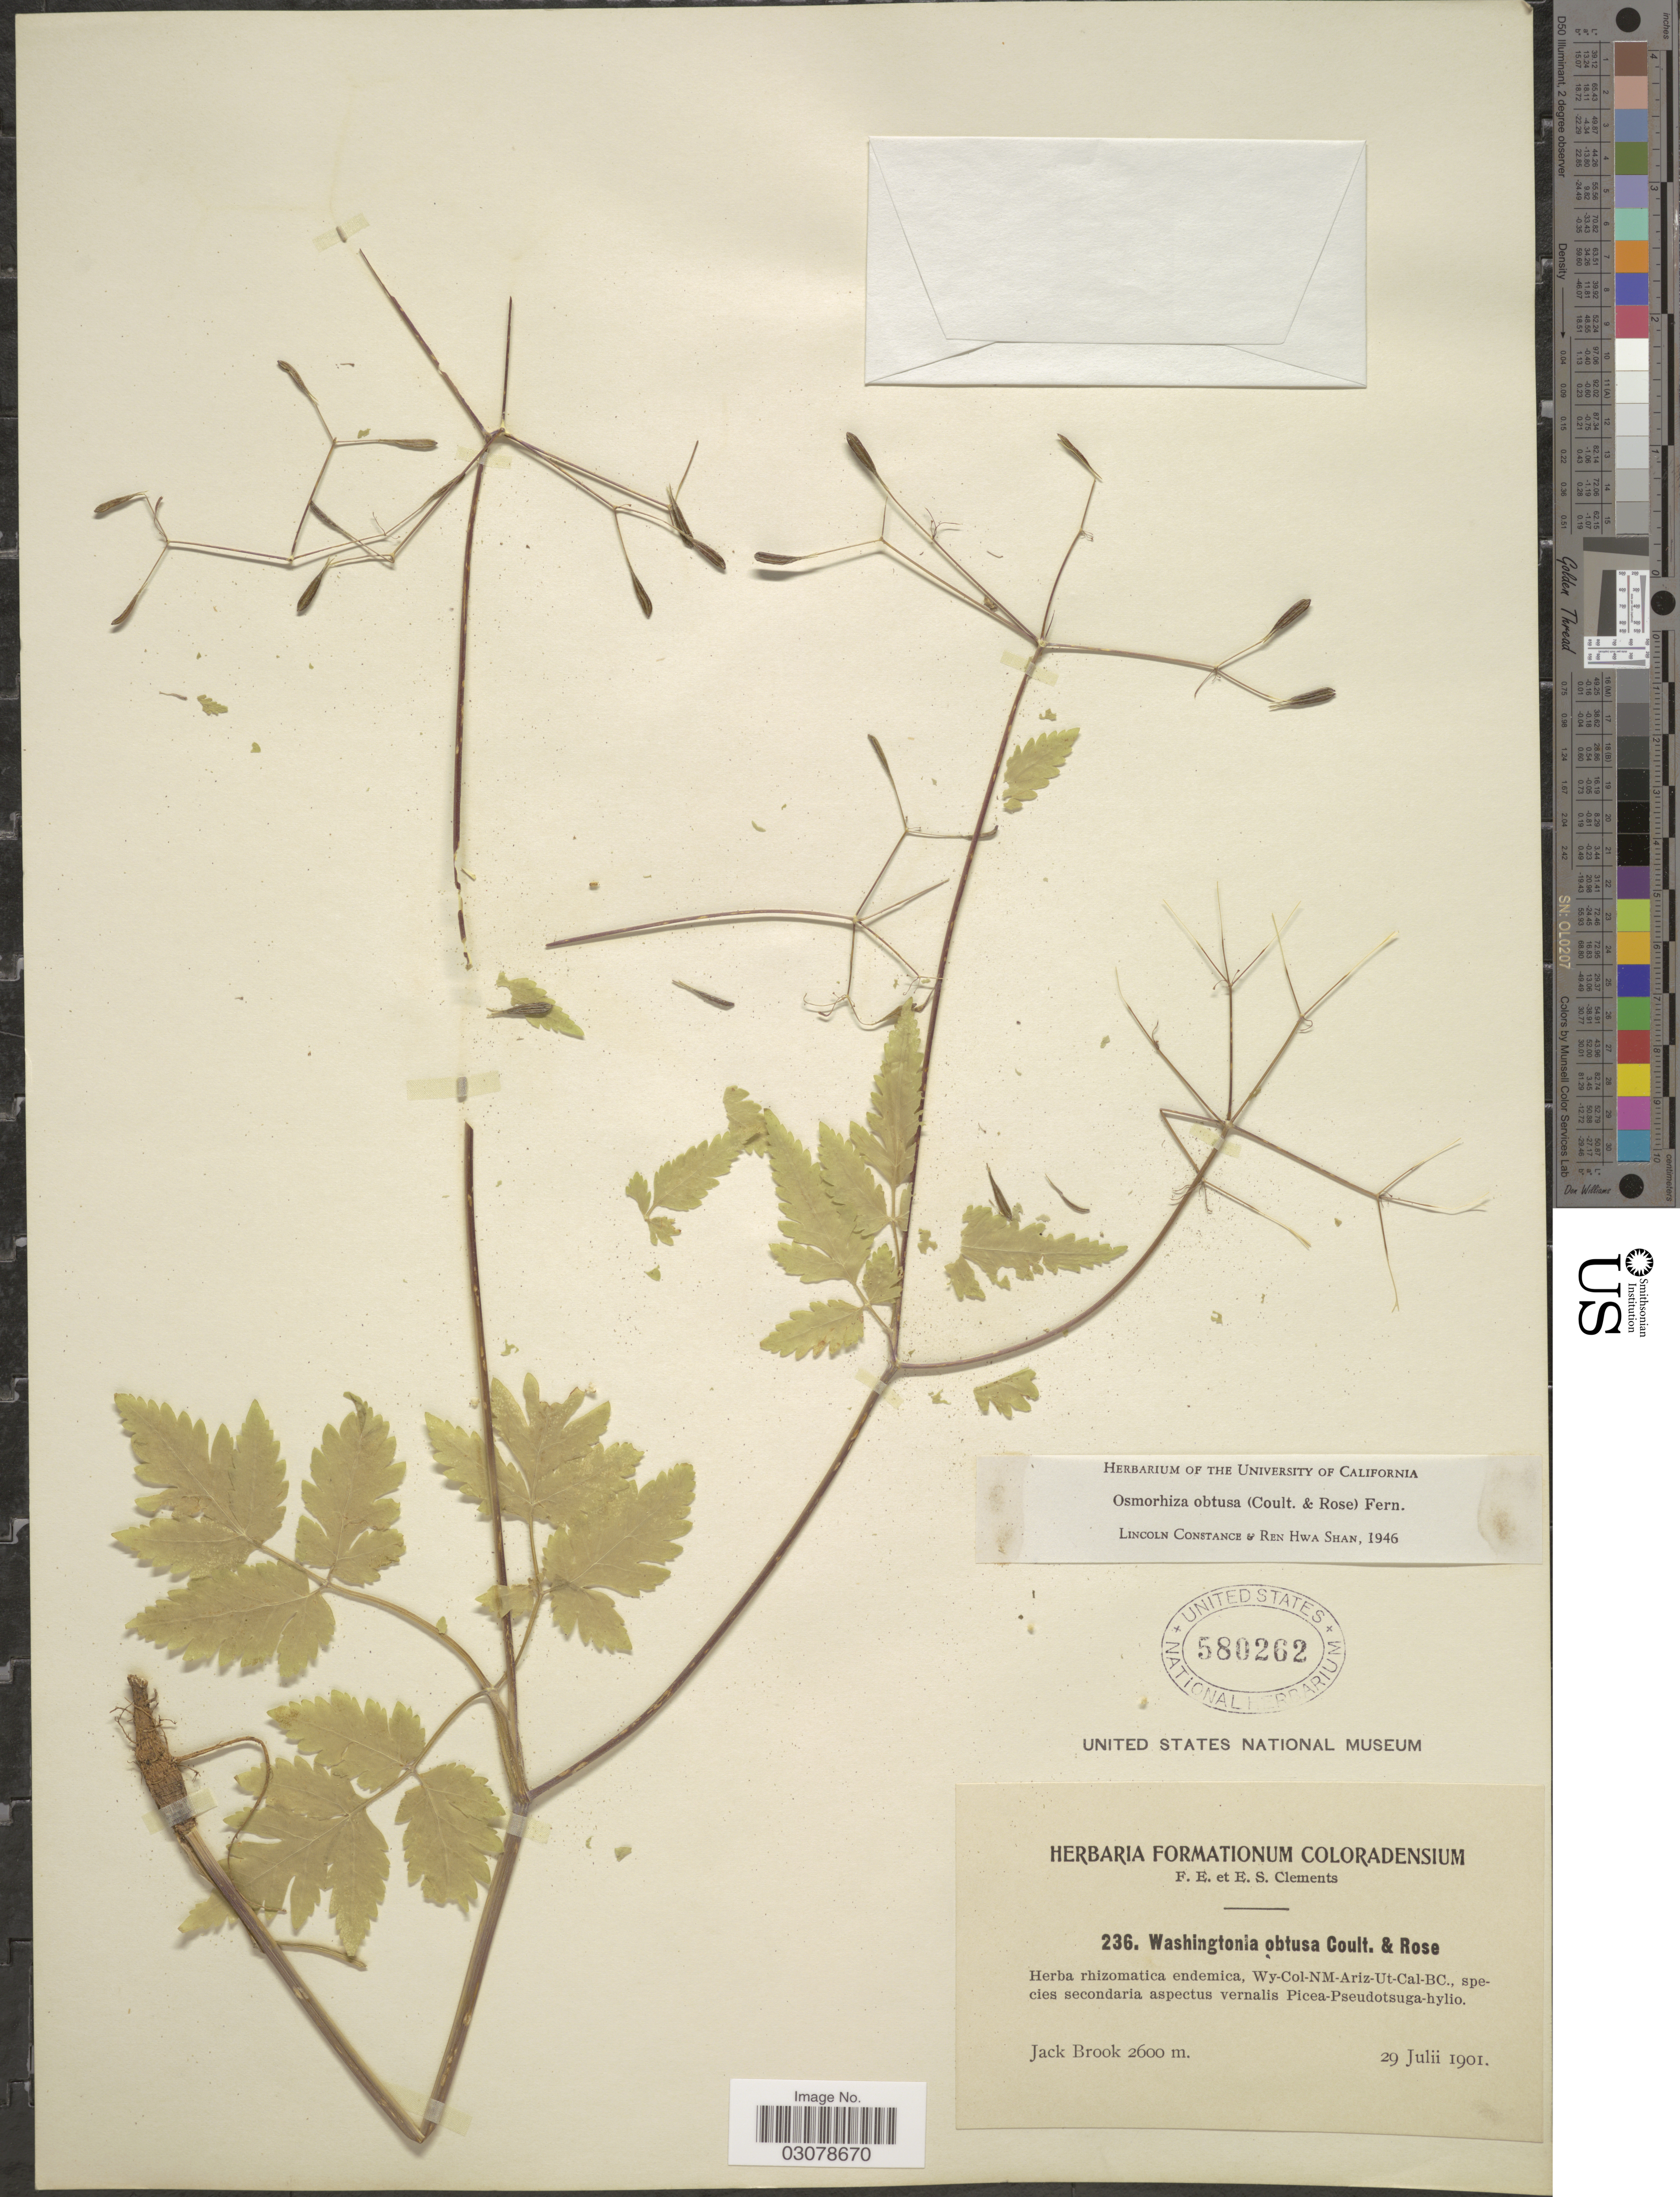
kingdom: Plantae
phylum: Tracheophyta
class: Magnoliopsida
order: Apiales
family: Apiaceae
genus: Osmorhiza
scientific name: Osmorhiza obtusa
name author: (J.M. Coult. & Rose) Fernald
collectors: F. E. Clements & E. S. Clements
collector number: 236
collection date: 1901-07-29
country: United States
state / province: Colorado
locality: Jack Brook.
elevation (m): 2600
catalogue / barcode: US 580262